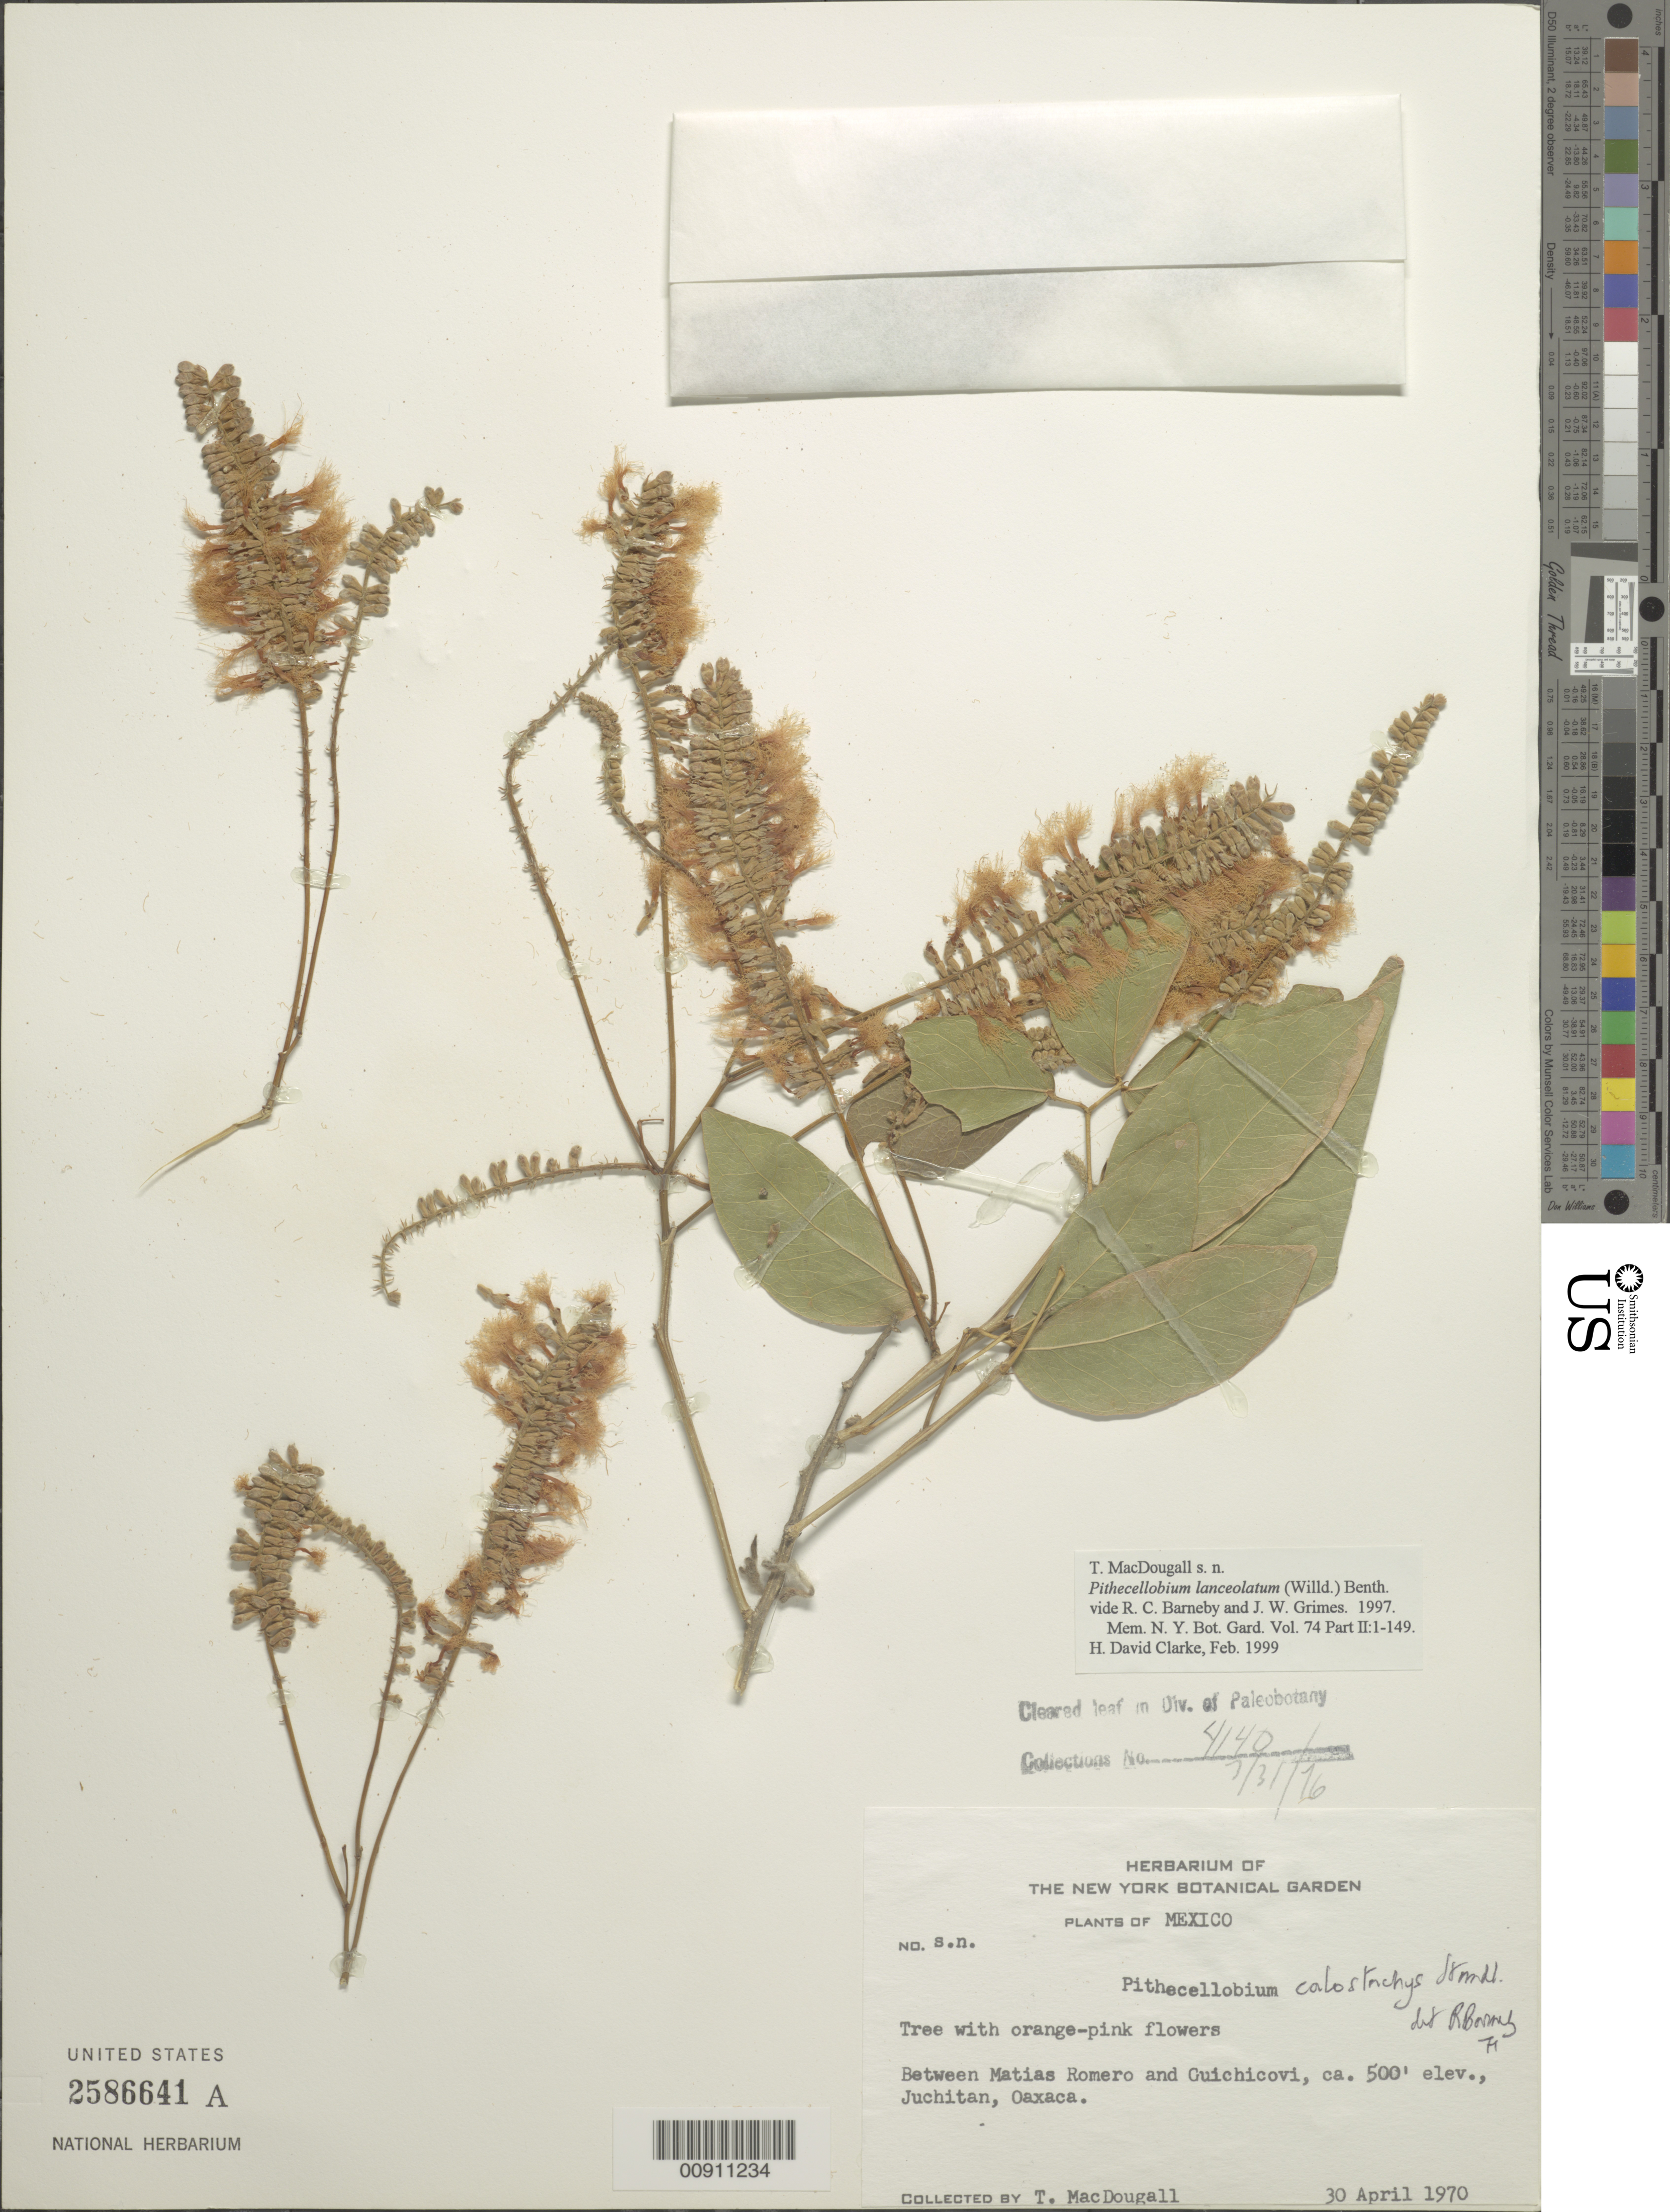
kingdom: Plantae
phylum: Tracheophyta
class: Magnoliopsida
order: Fabales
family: Fabaceae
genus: Pithecellobium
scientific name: Pithecellobium lanceolatum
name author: (Humb. & Bonpl. ex Willd.) Benth.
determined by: Clarke, H. D., University of North Carolina (Asheville)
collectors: T. Macdougall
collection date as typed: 30 Apr 1970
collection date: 1970-04-30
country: Mexico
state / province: Oaxaca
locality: Between Matias Romero and Guichicovi, Juchitan, Oaxaca.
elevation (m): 152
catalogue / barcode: US 2586641A